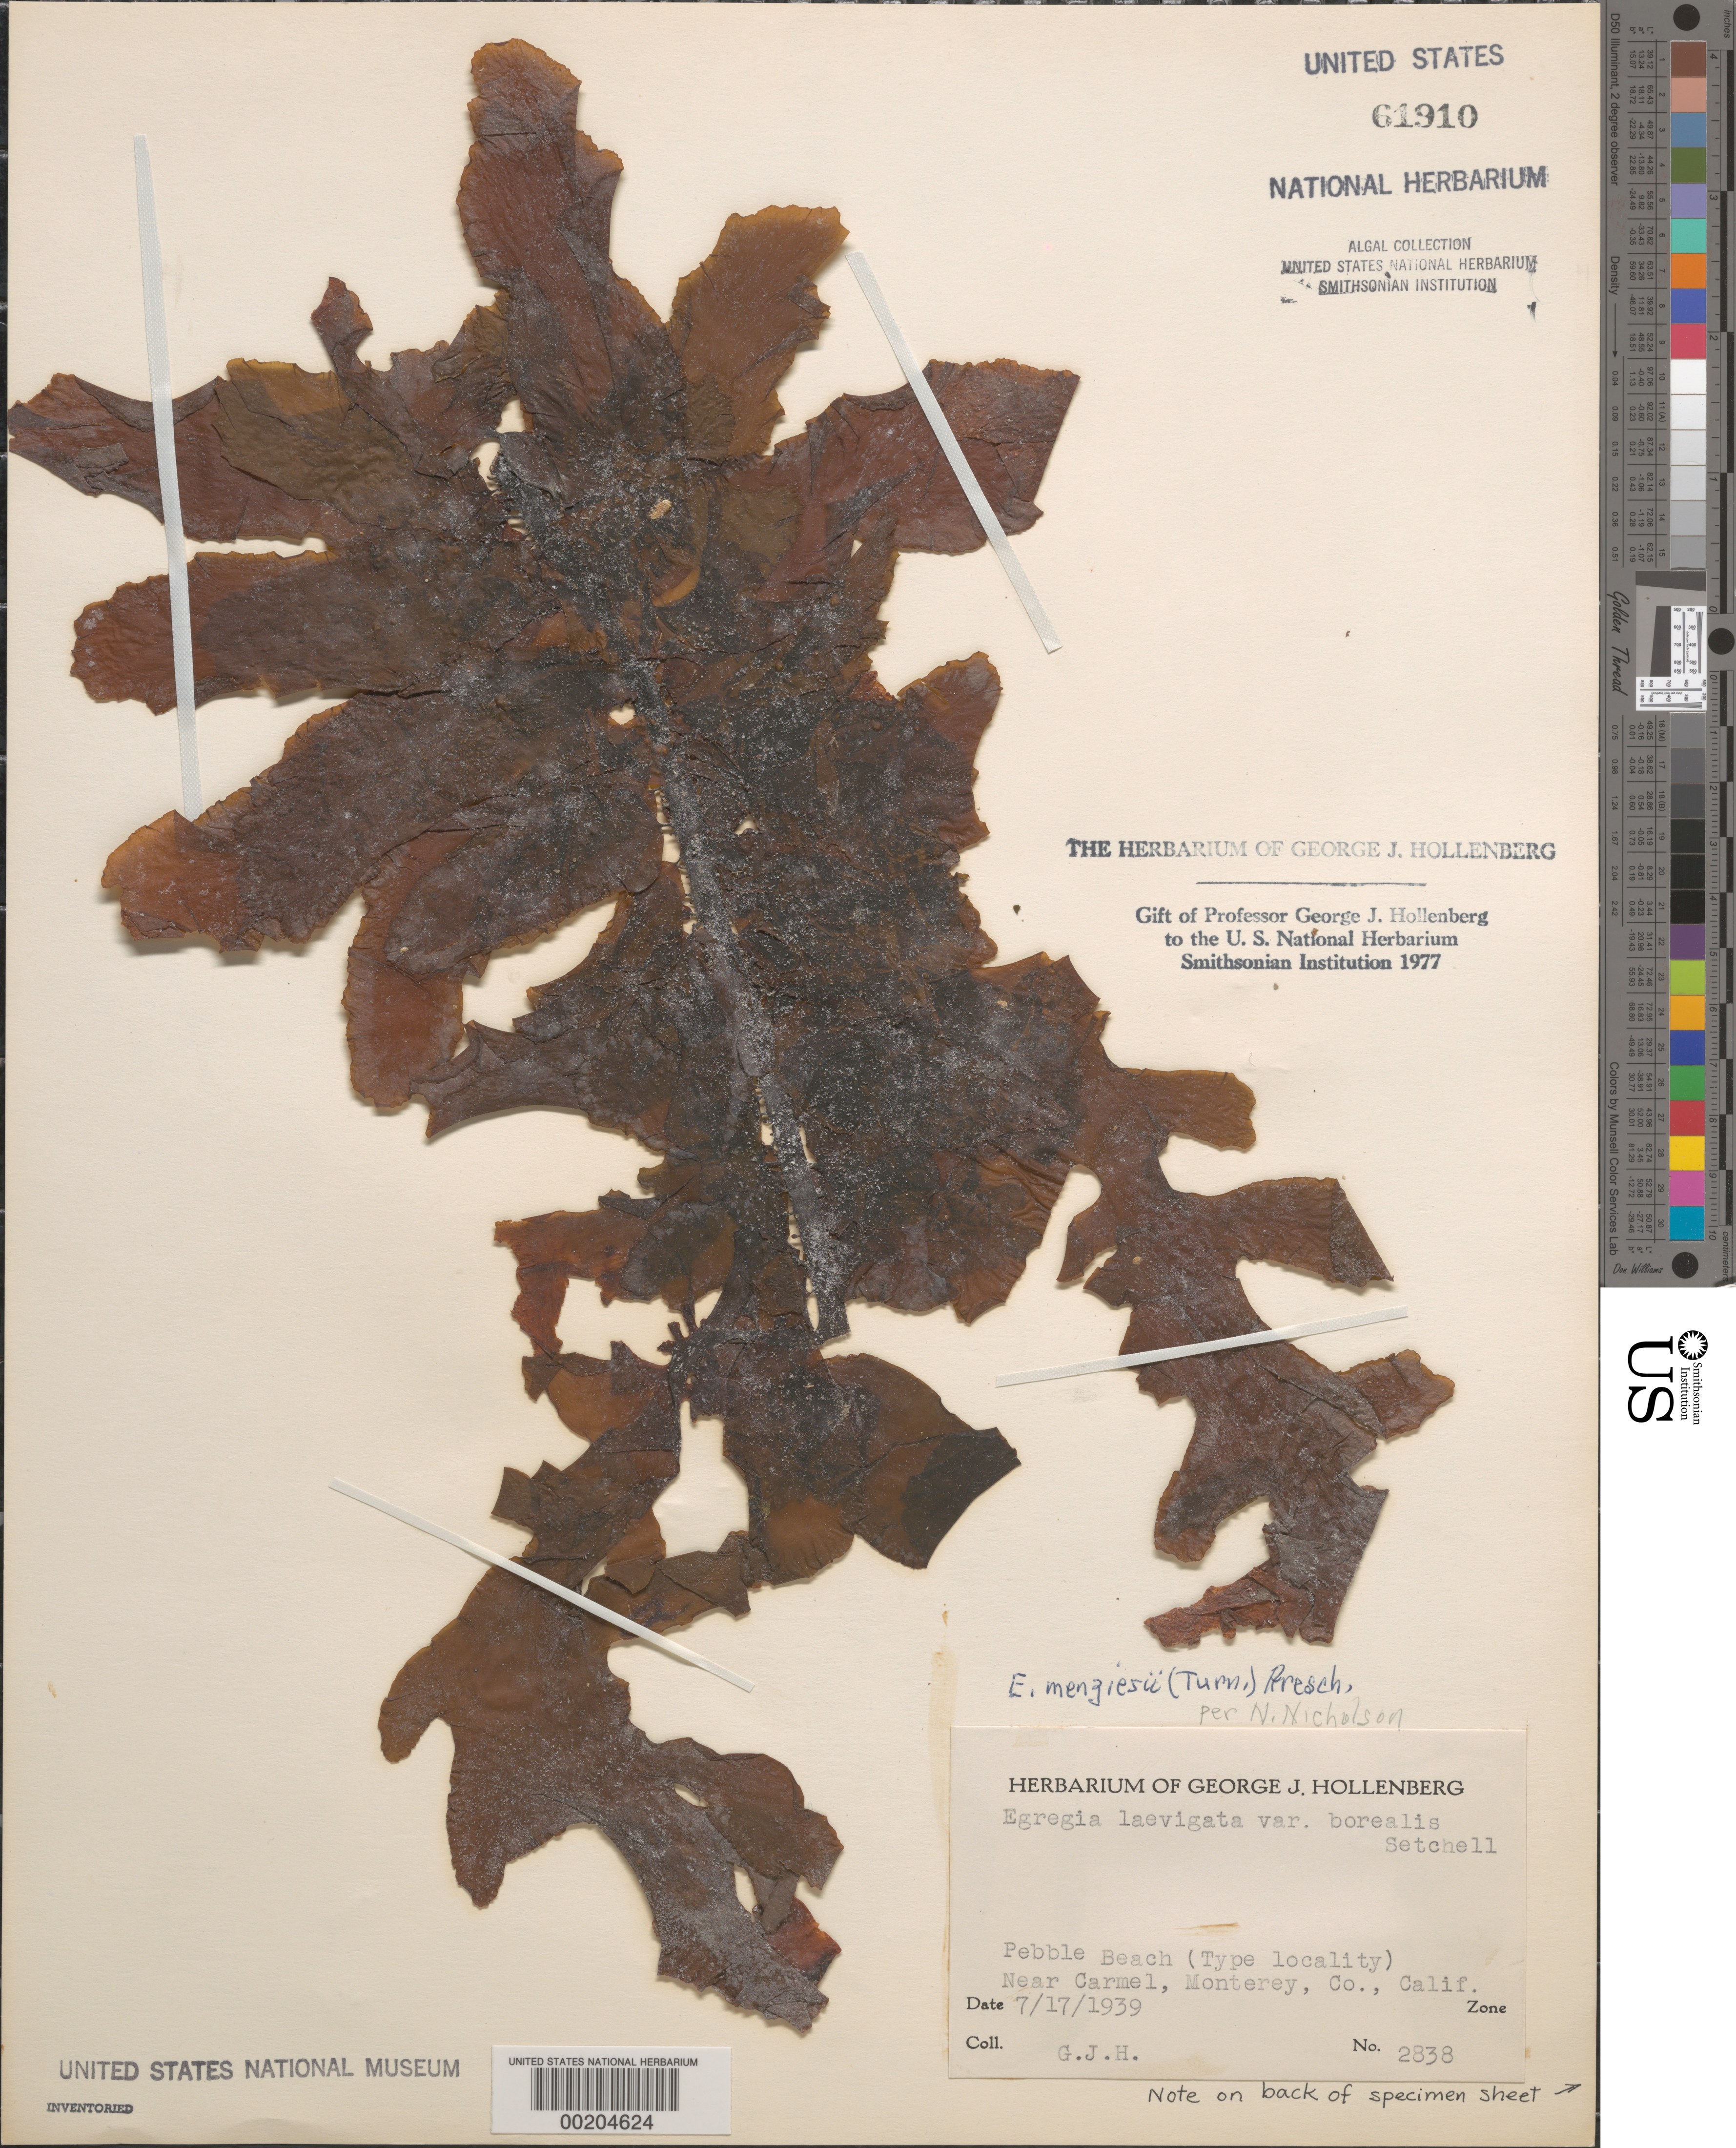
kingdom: Chromista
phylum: Ochrophyta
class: Phaeophyceae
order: Laminariales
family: Lessoniaceae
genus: Egregia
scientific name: Egregia menziesii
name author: (Turner) Aresch.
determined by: Nicholson, Nancy L.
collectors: G. Hollenberg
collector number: GJH 2838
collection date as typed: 17 Jul 1939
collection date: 1939-07-17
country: United States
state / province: California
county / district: Monterey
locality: Pebble Beach, Carmel Bay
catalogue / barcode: US 61910